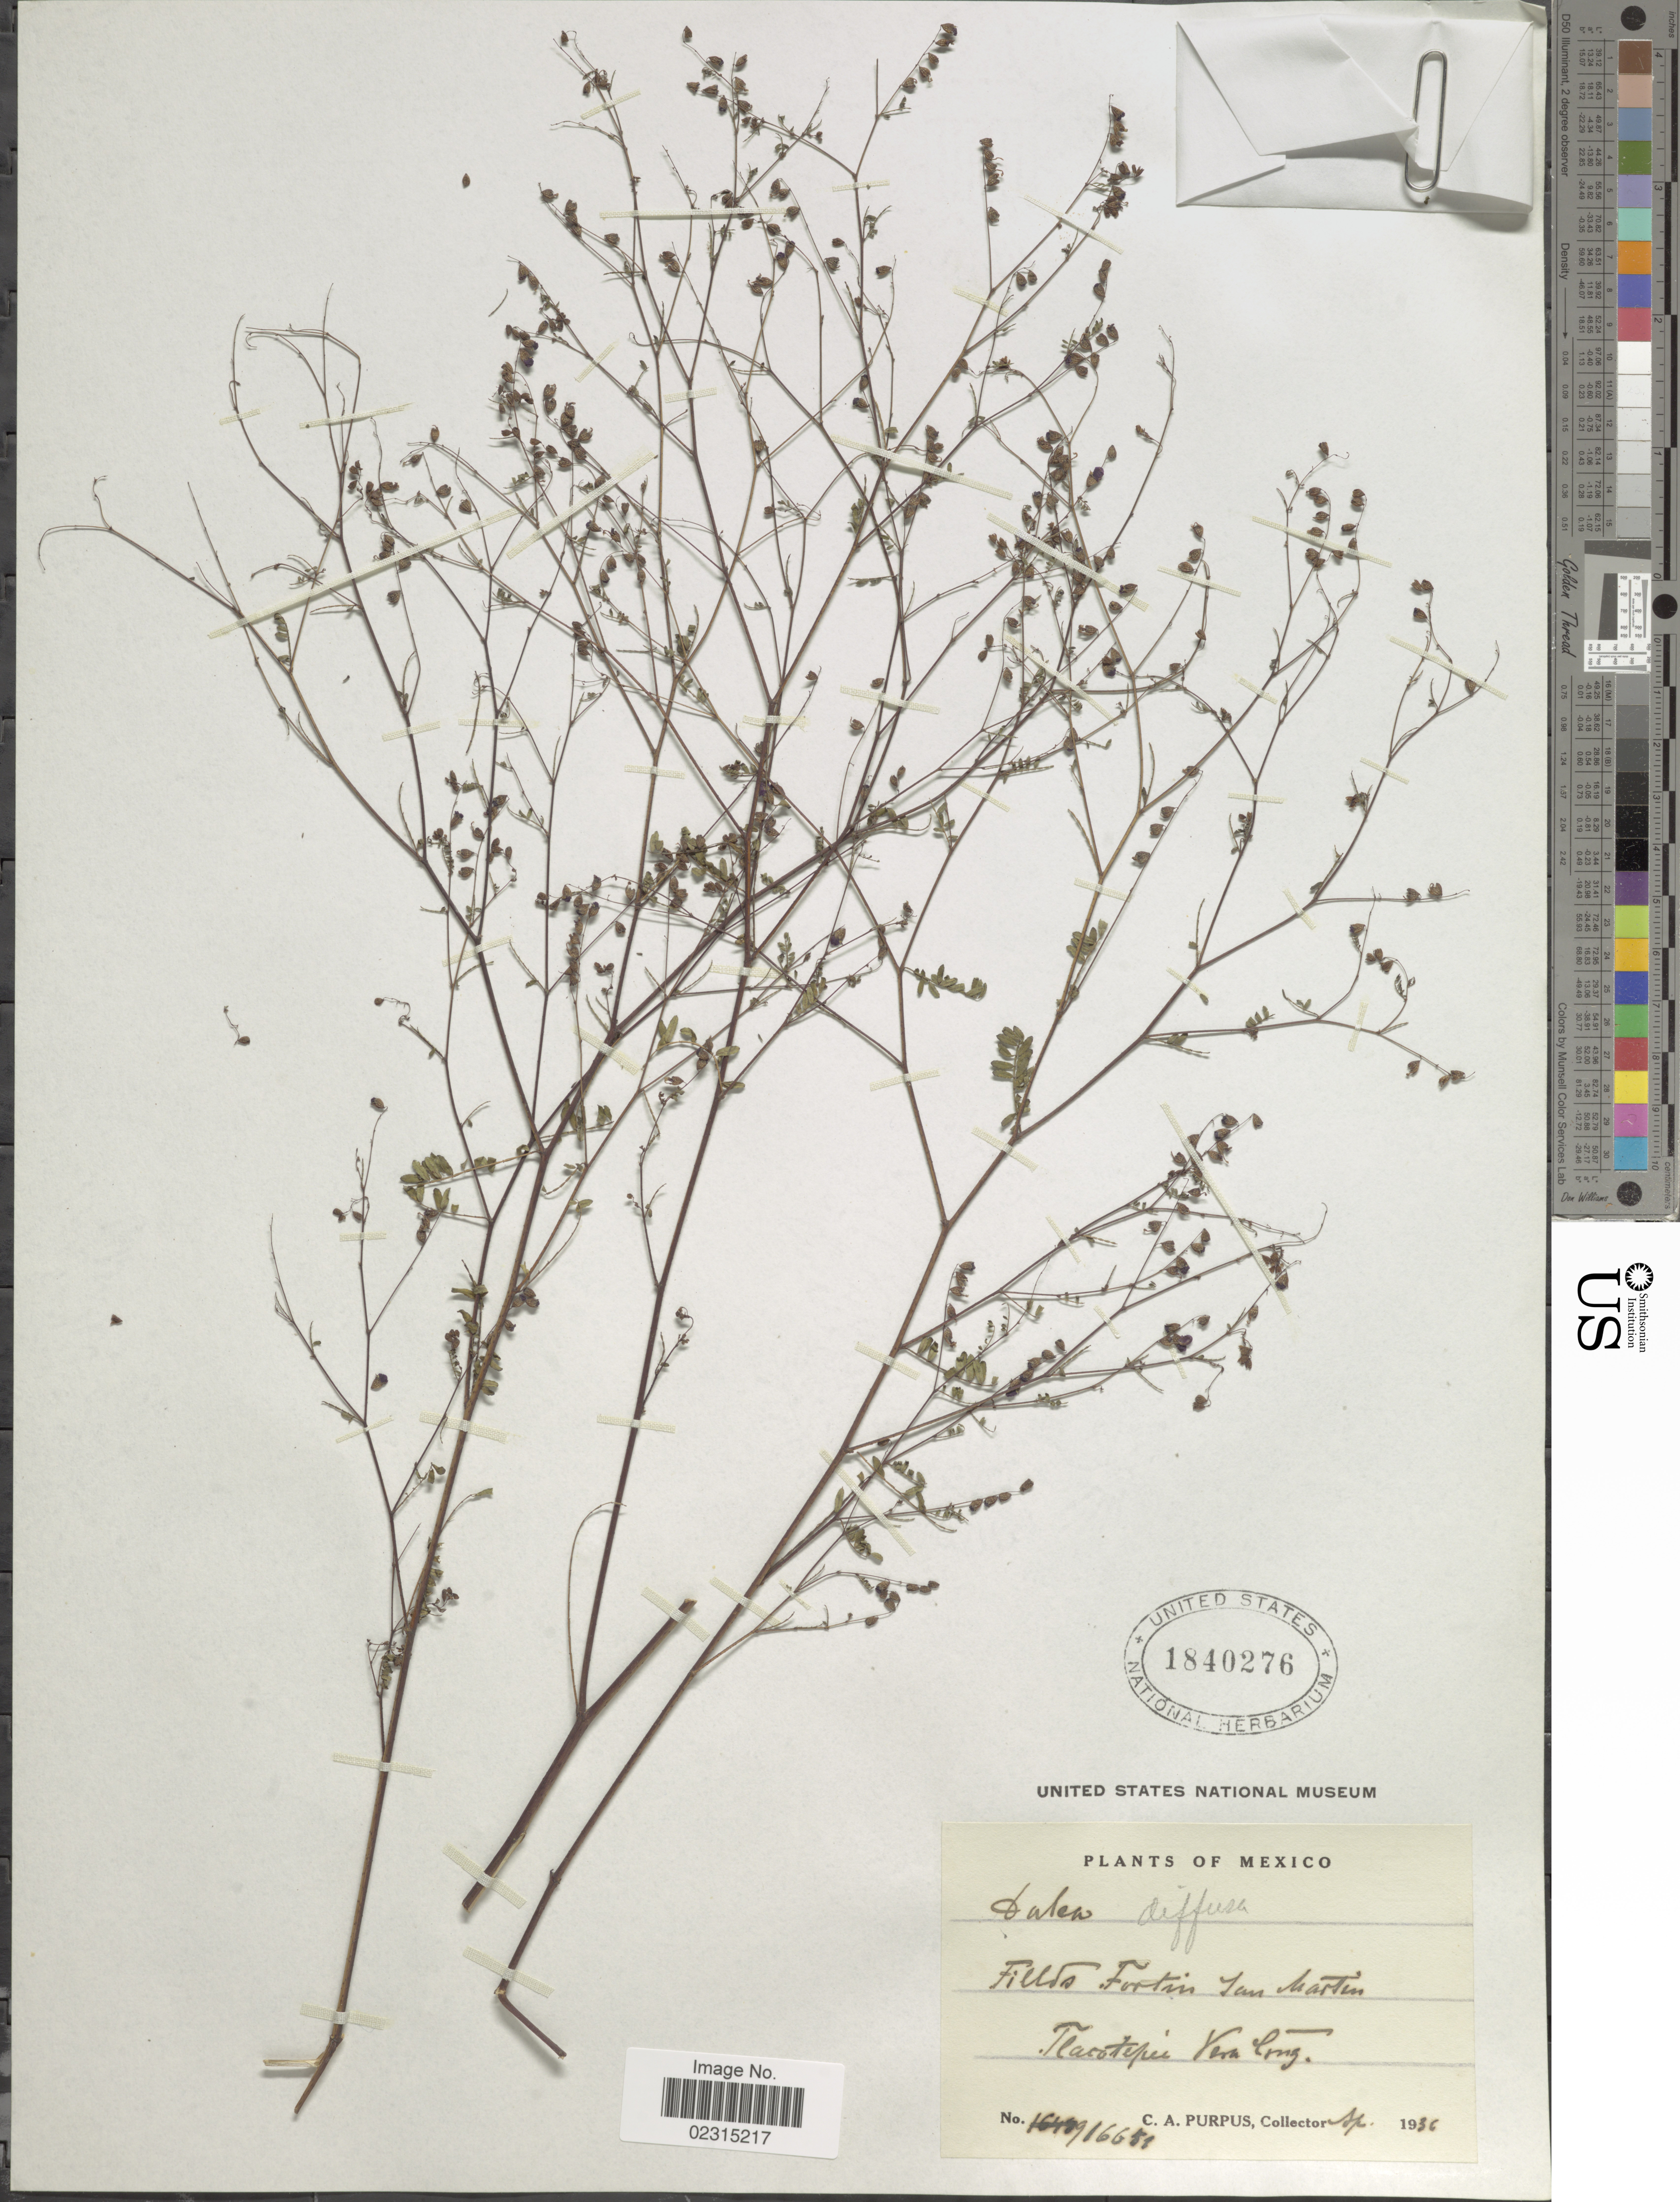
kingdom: Plantae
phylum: Tracheophyta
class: Magnoliopsida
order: Fabales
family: Fabaceae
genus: Marina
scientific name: Marina diffusa var. diffusa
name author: (Moric.) Barneby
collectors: C. A. Purpus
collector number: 16652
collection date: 1936-09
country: Mexico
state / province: Veracruz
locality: Fields Fortin San Martin, Tlacotepic, Vera Cruz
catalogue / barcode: US 1840276